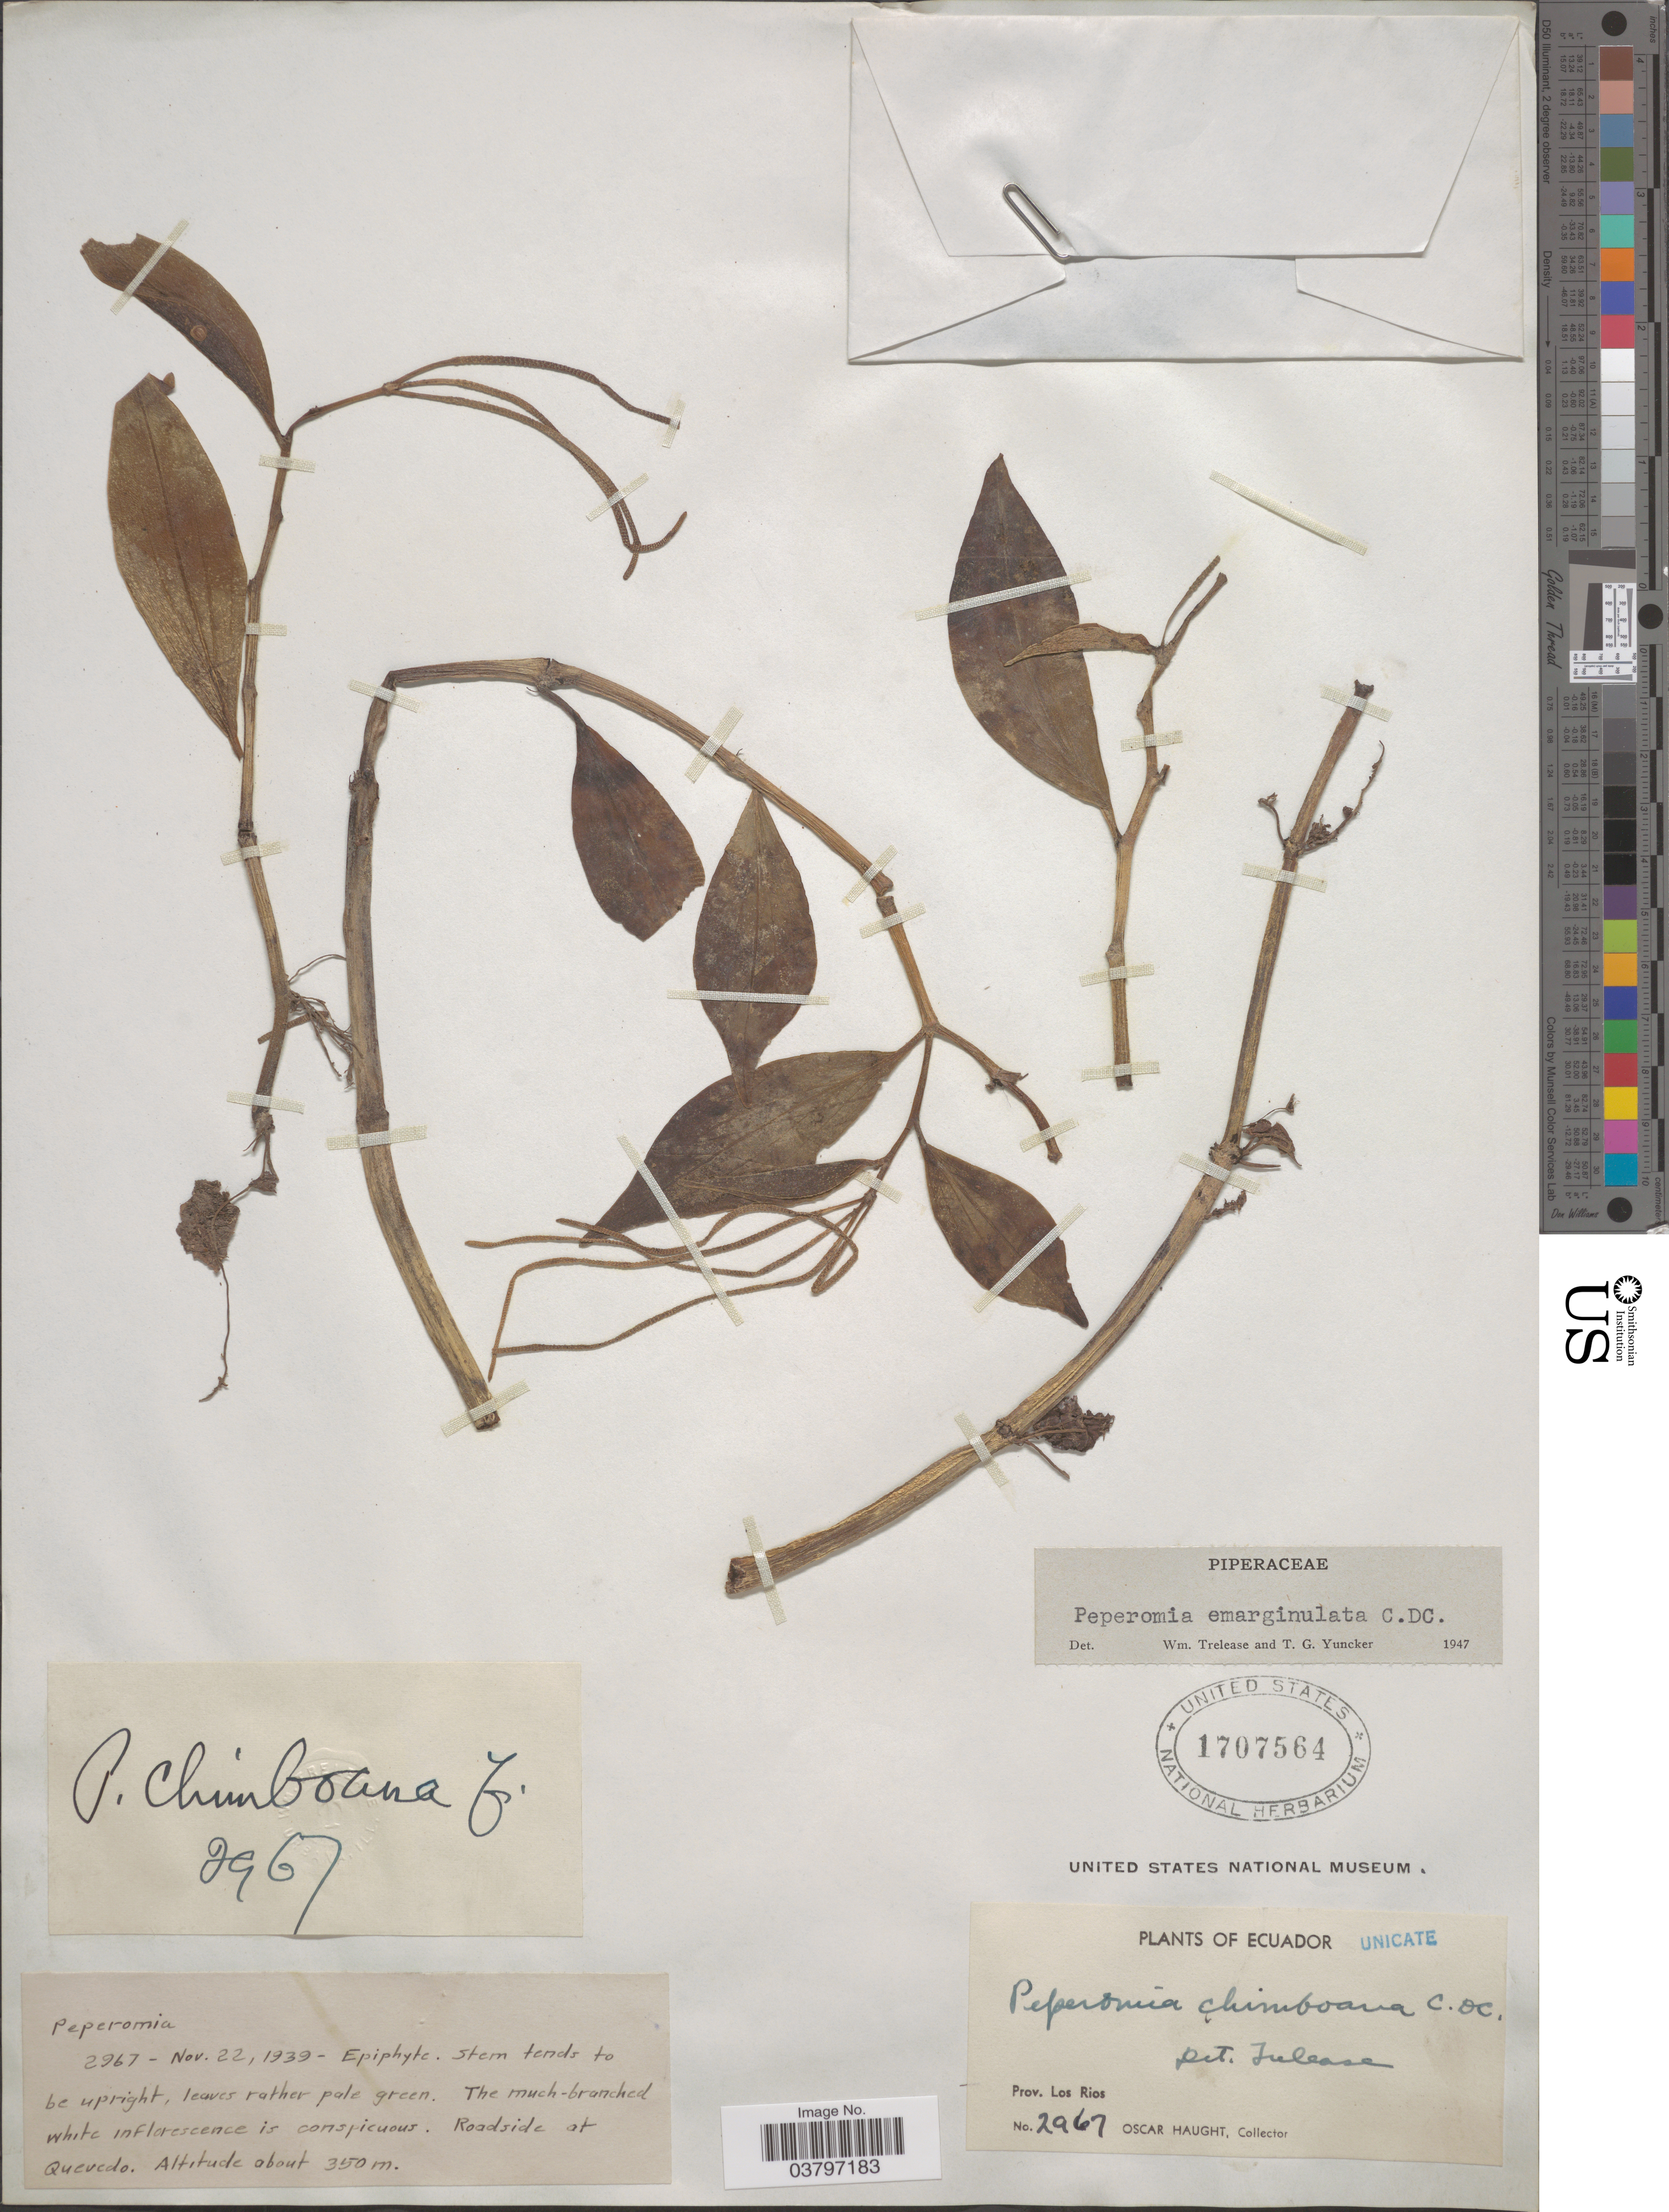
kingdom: Plantae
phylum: Tracheophyta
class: Magnoliopsida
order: Piperales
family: Piperaceae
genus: Peperomia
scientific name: Peperomia chimboana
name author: C. DC.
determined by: Jiménez, José Estaban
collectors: O. L. Haught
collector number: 2967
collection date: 1939-11-22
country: Ecuador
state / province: Los Ríos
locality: Roadside at Quevedo.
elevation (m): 350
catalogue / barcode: US 1707564